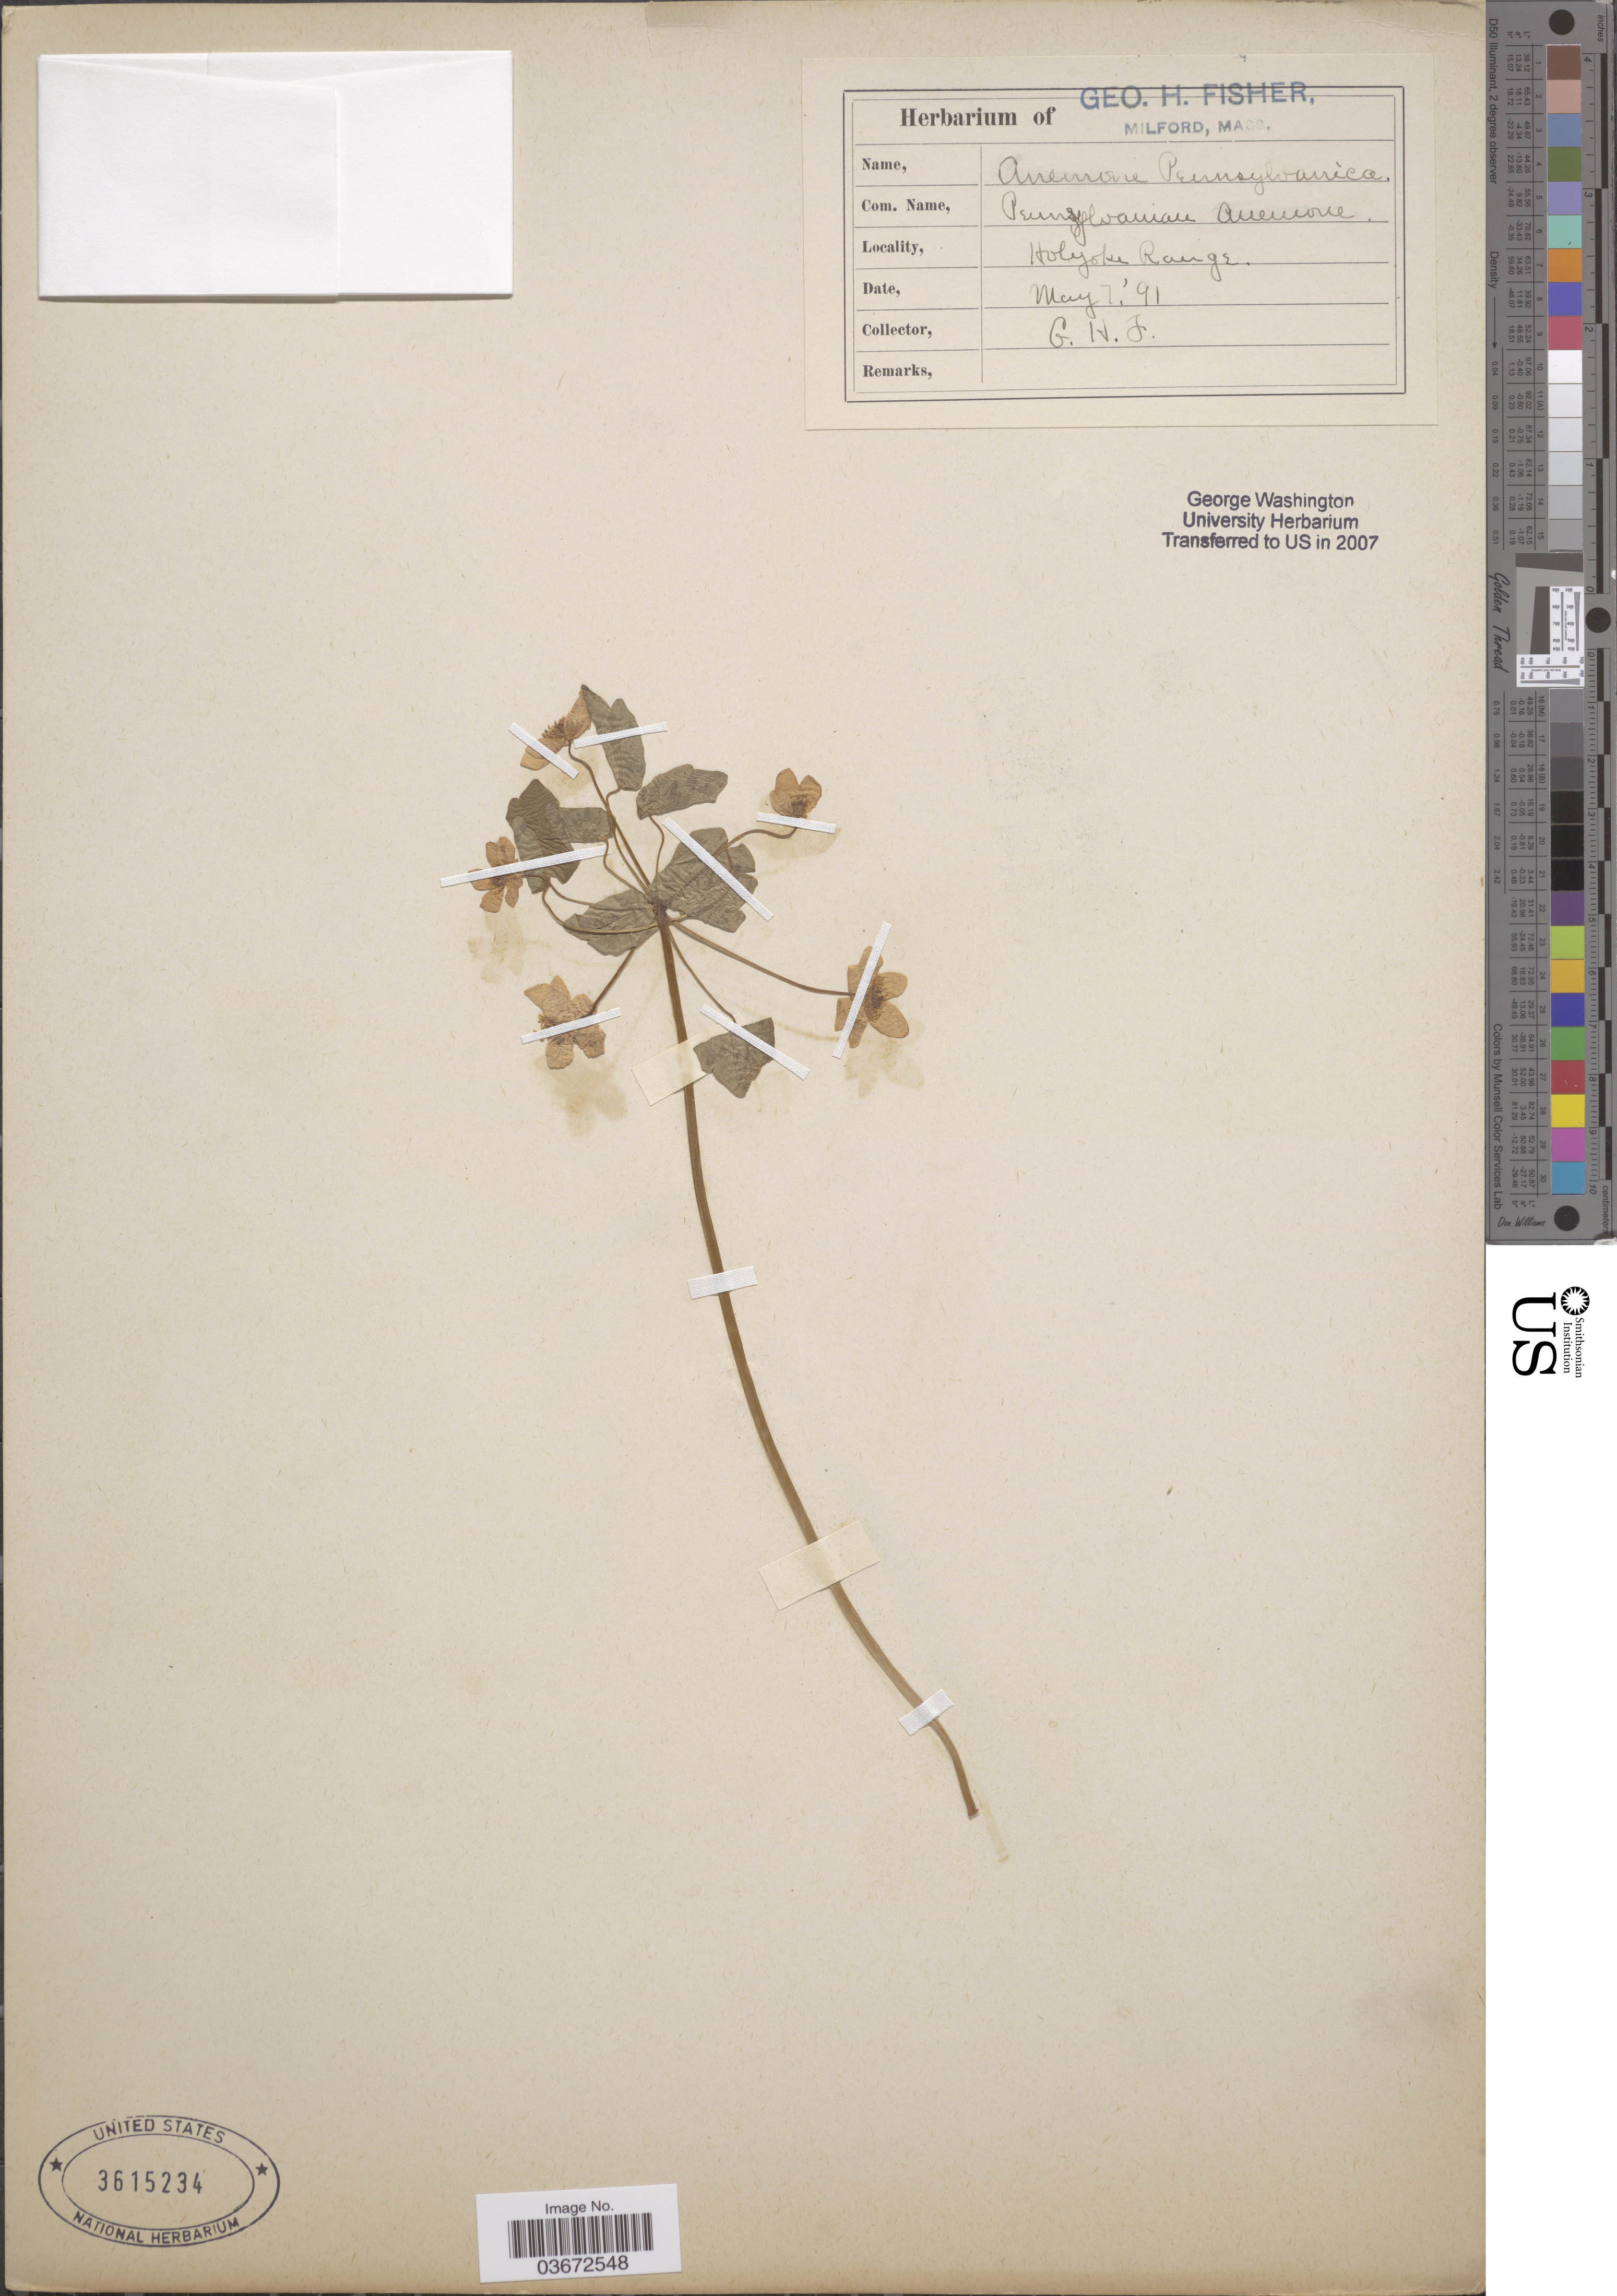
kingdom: Plantae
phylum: Tracheophyta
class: Magnoliopsida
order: Ranunculales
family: Ranunculaceae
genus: Anemone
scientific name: Anemone pennsylvanica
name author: L.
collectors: G. H. Fisher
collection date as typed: Transcribed d/m/y: 7/5/91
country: United States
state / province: Massachusetts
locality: Holyoke Range.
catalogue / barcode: US 3615234